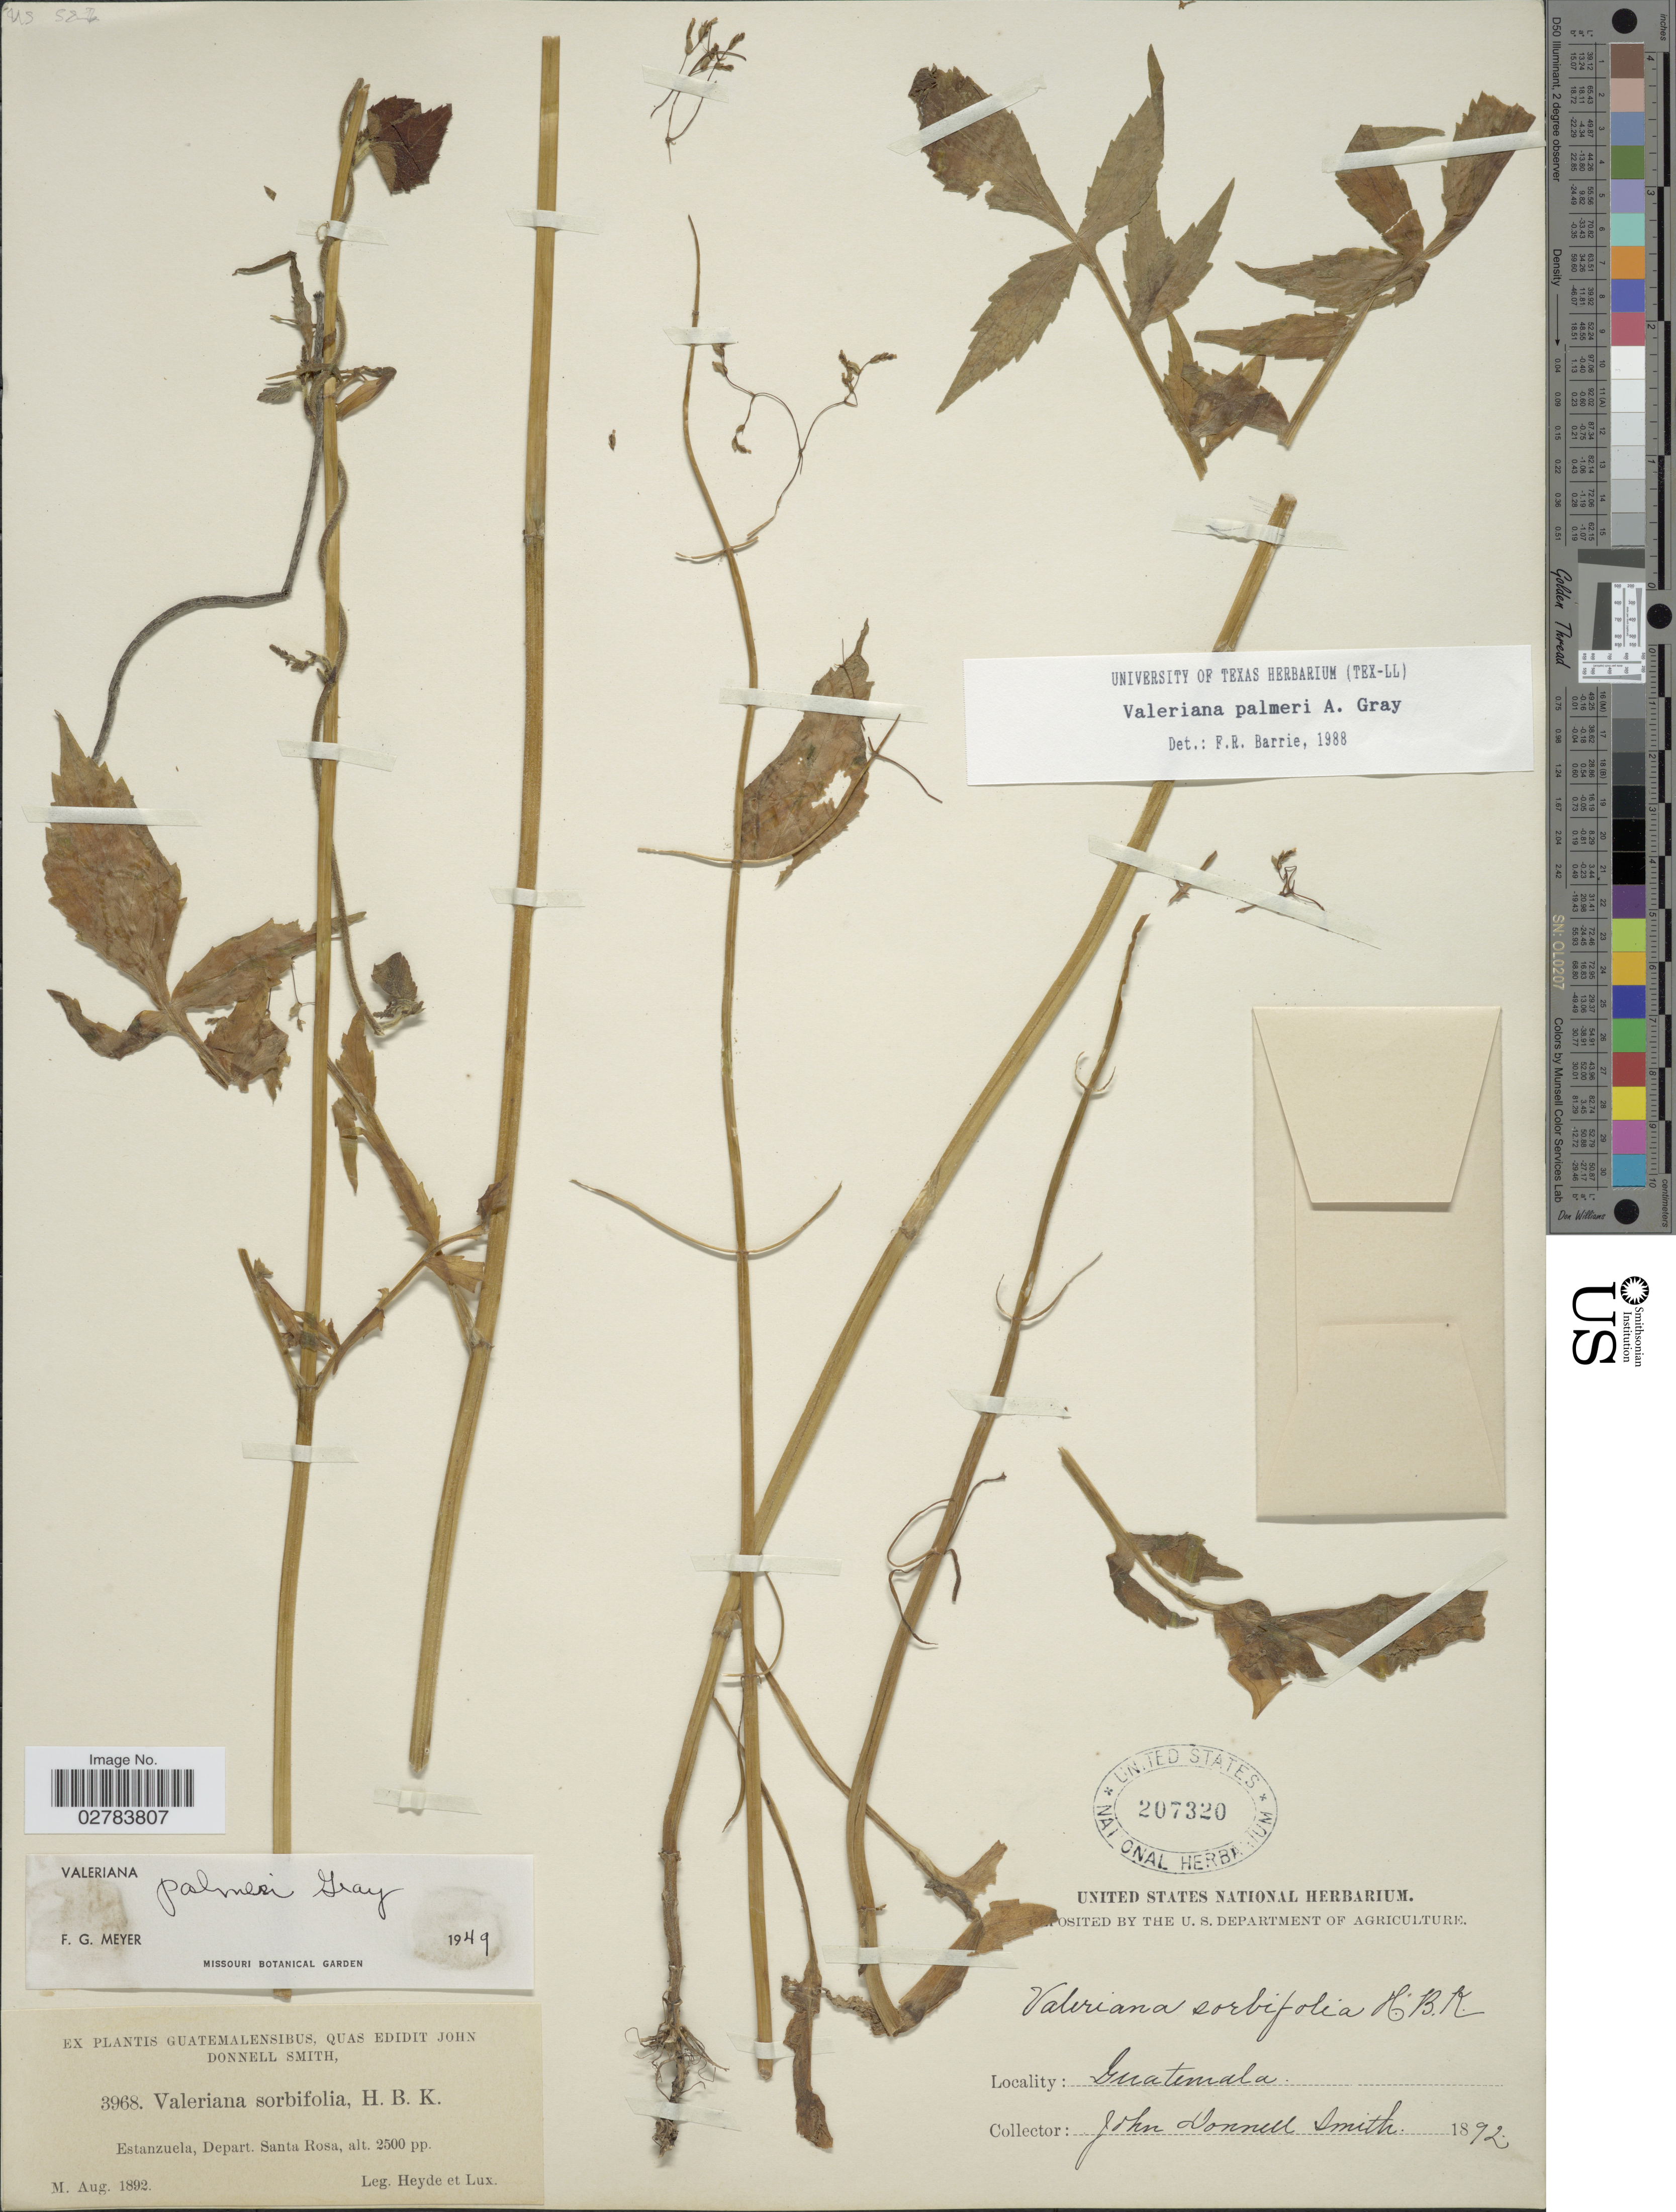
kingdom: Plantae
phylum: Tracheophyta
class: Magnoliopsida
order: Dipsacales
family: Caprifoliaceae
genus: Valeriana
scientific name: Valeriana palmeri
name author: A. Gray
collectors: Heyde & Lux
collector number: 3968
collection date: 1892-08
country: Guatemala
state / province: Santa Rosa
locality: Estanzuela, Depart. Santa Rosa.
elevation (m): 762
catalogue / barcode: US 207320